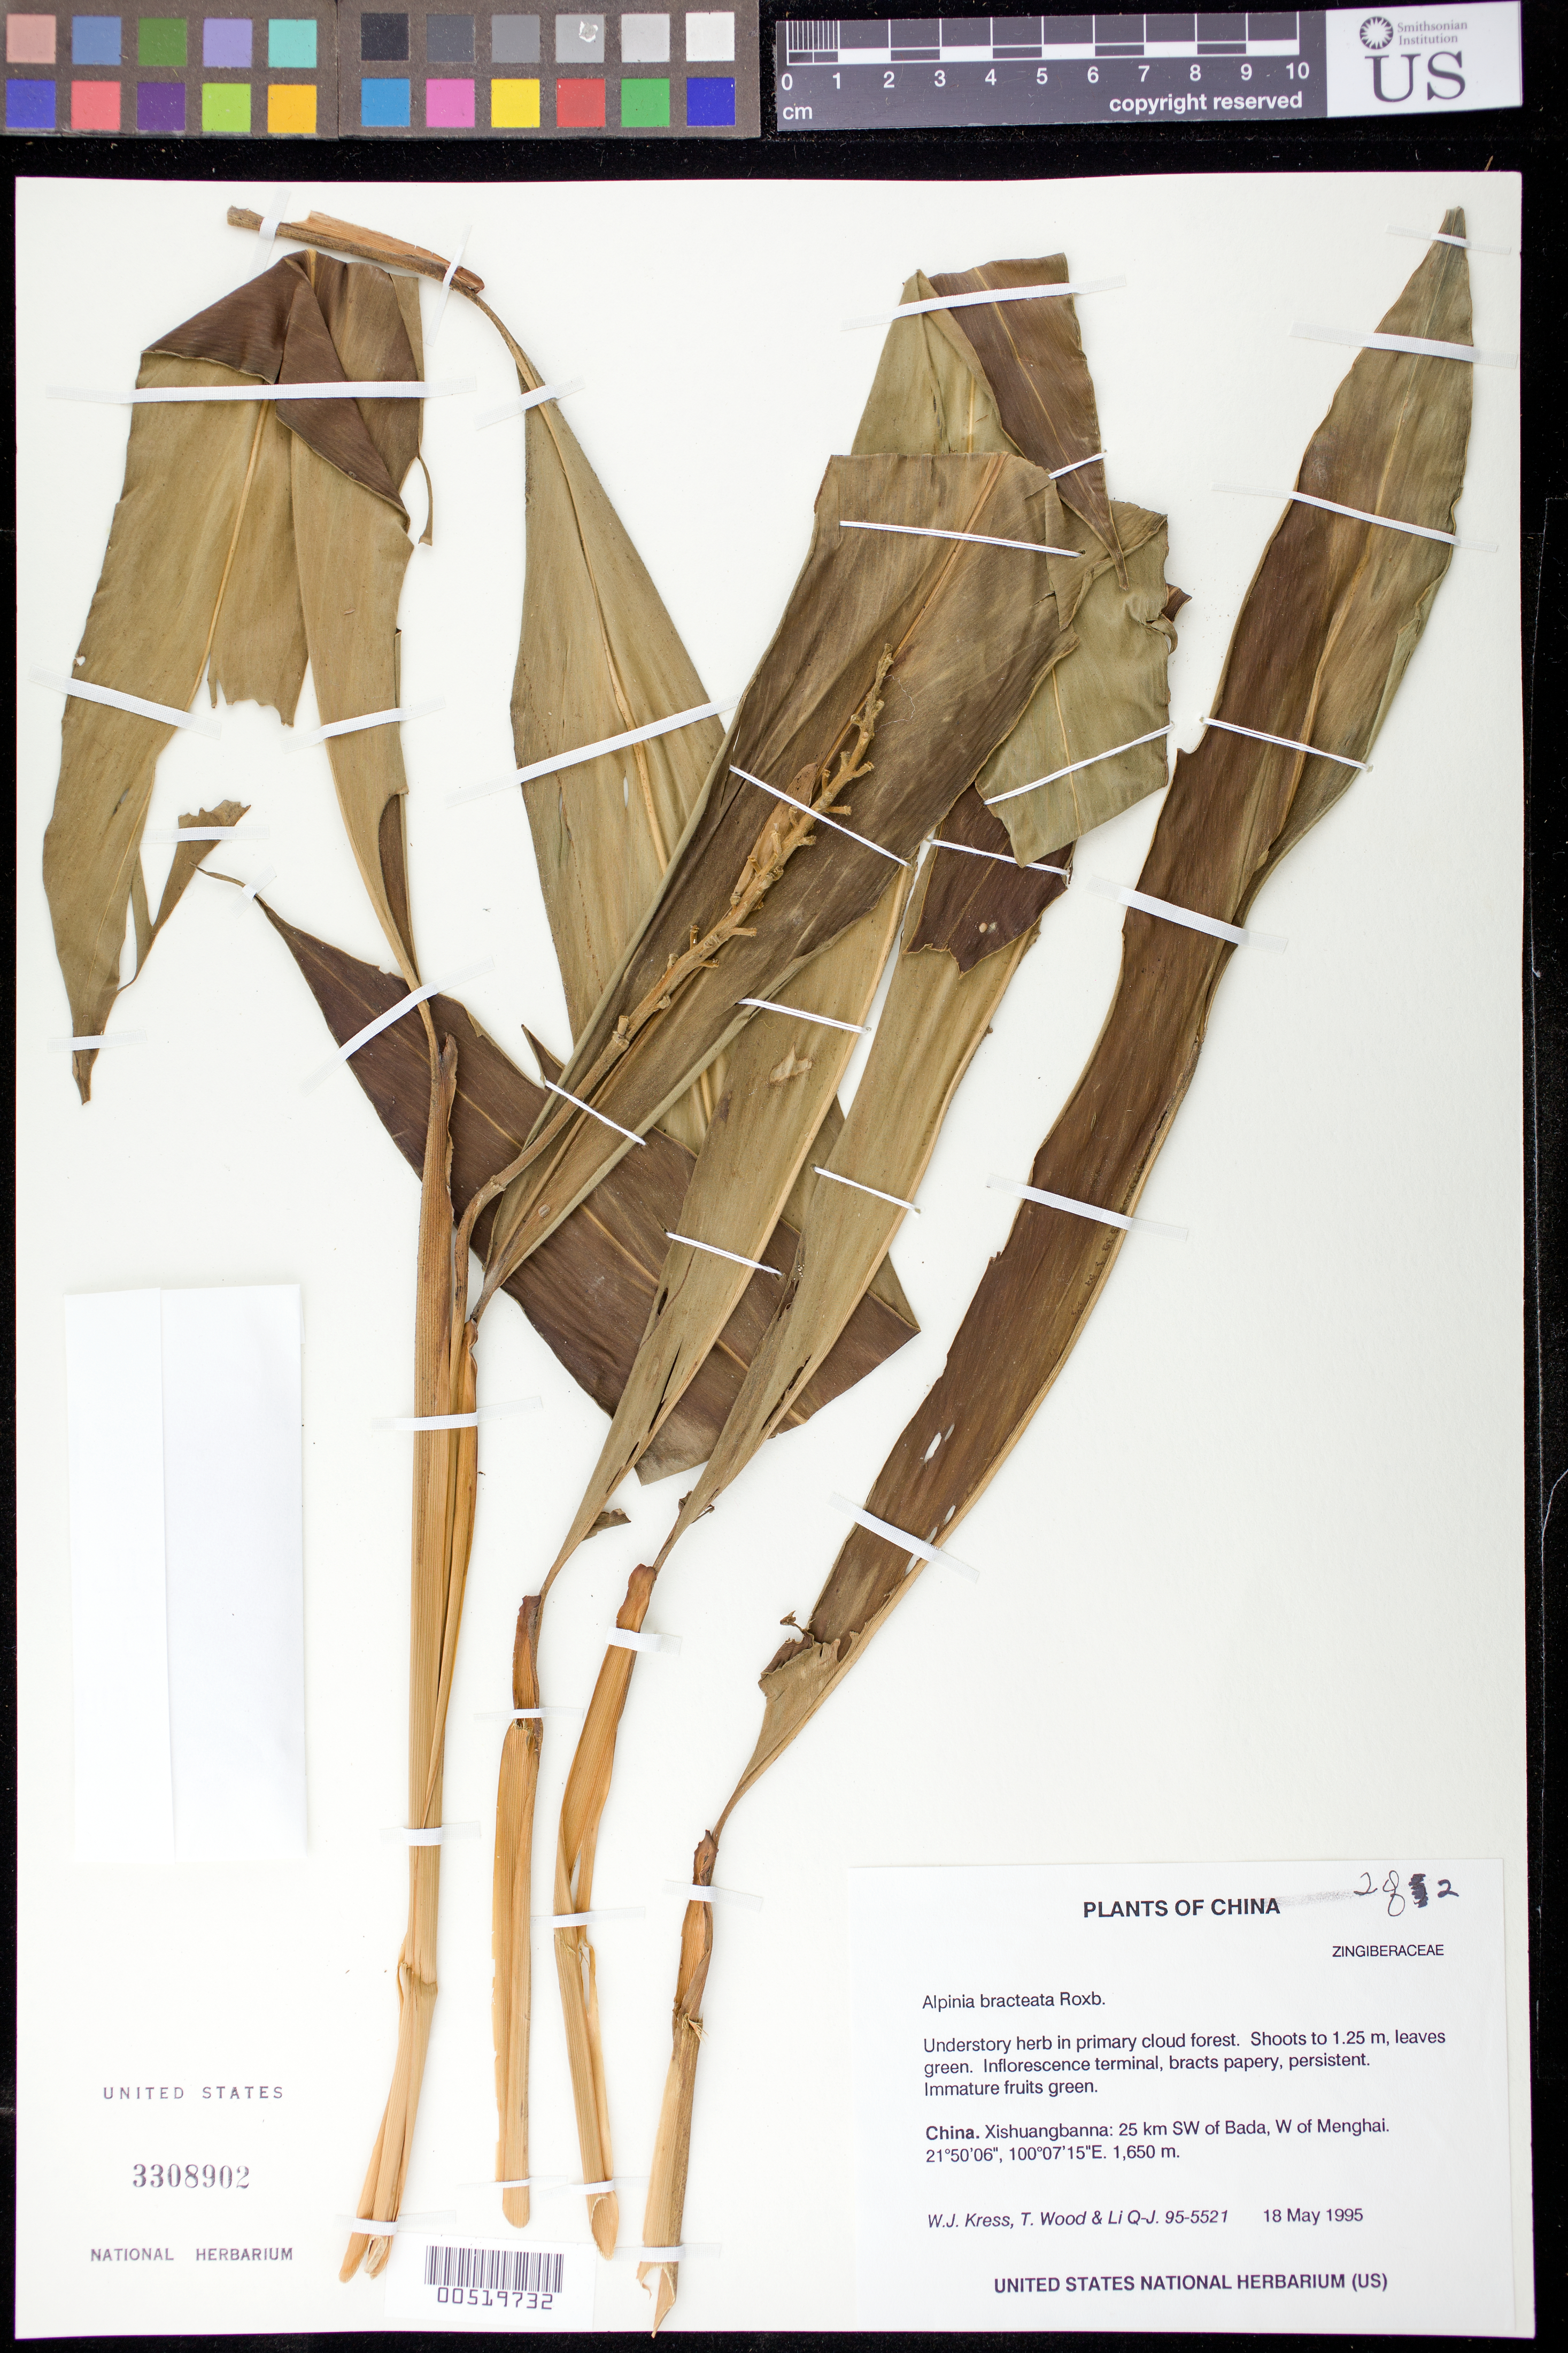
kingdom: Plantae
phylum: Tracheophyta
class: Liliopsida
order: Zingiberales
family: Zingiberaceae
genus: Alpinia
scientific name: Alpinia blepharocalyx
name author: K. Schum. in Engl.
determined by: Kress, W. J., (US), Smithsonian Institution - National Museum of Natural History (UNITED STATES)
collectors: W. J. Kress, T. Wood & Q. J. Li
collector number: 95-5521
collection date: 1995-05-18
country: China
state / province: Yunnan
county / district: Xishuangbanna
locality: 25 km SW of Bada, W of Menghai.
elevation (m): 1650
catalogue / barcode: US 3308902